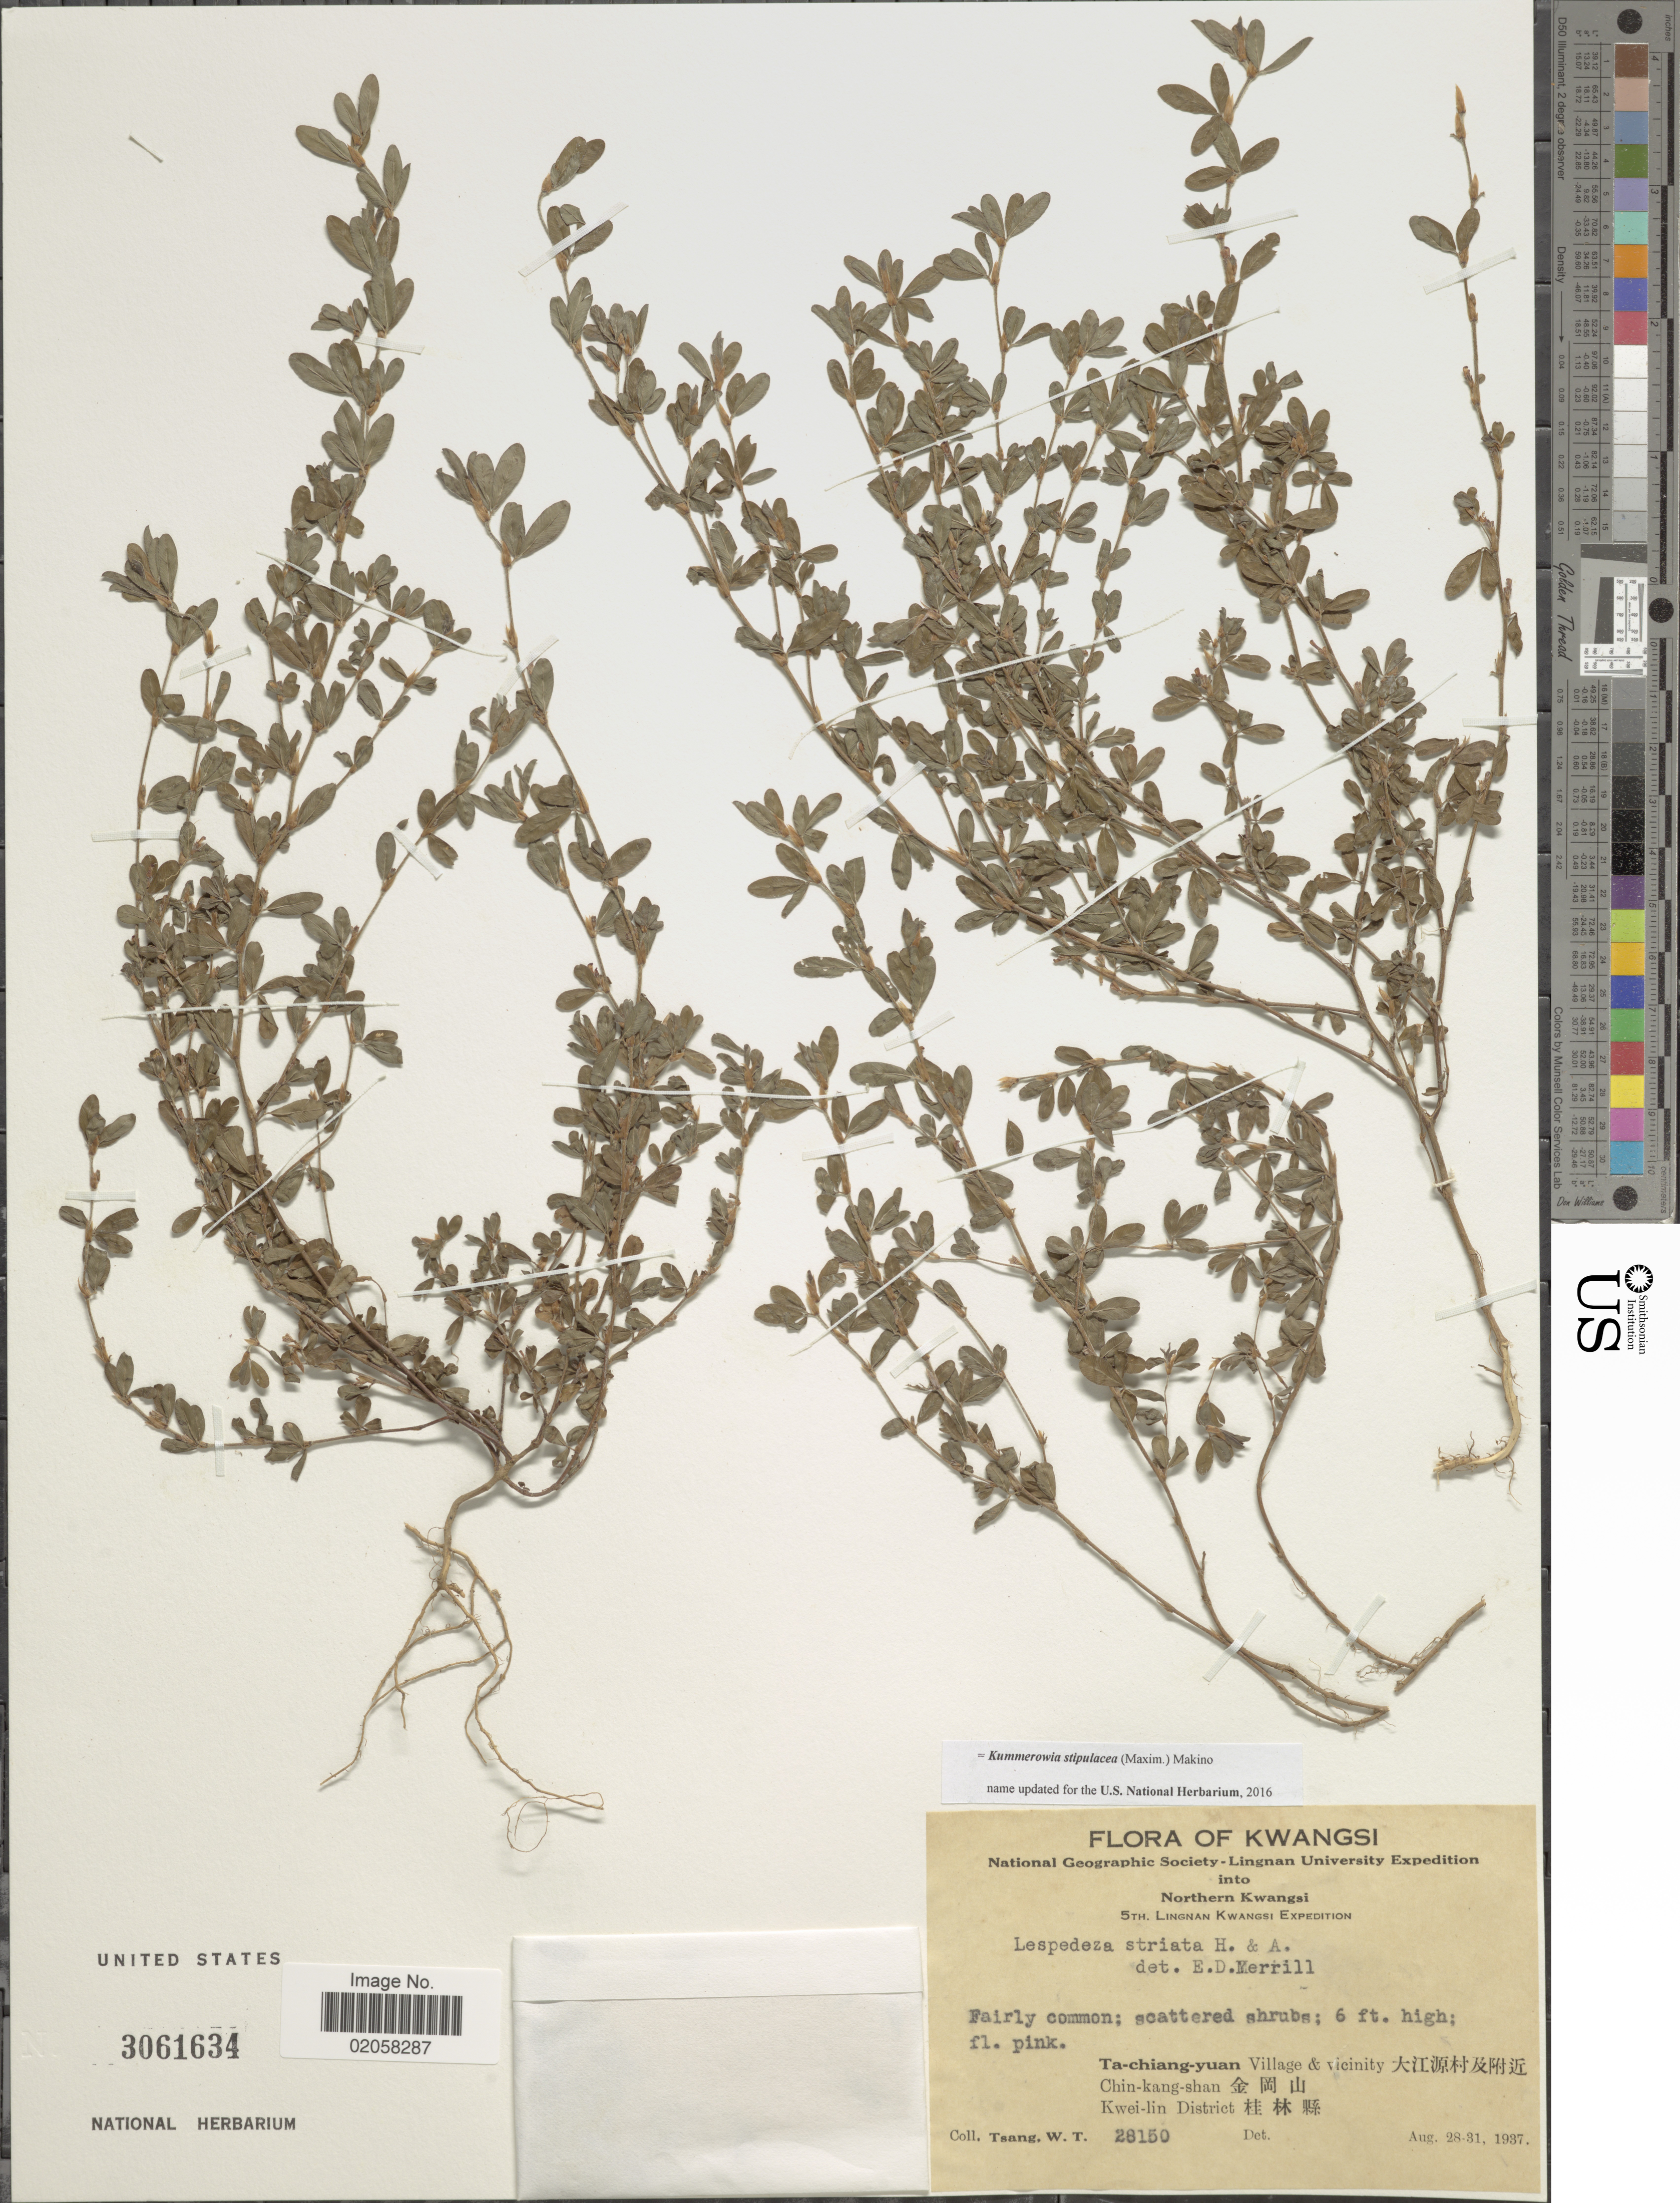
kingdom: Plantae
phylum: Tracheophyta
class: Magnoliopsida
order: Fabales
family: Fabaceae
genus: Kummerowia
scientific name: Kummerowia striata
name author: (Thunb.) Schindl.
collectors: W. T. Tsang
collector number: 28150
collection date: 1937-08-28/1937-08-31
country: China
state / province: Guangxi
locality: Northern Kwangsi, Ta-chiang-yuan Village & vicinity, Chin-kang-shan, Kwei-lin District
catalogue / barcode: US 3061634